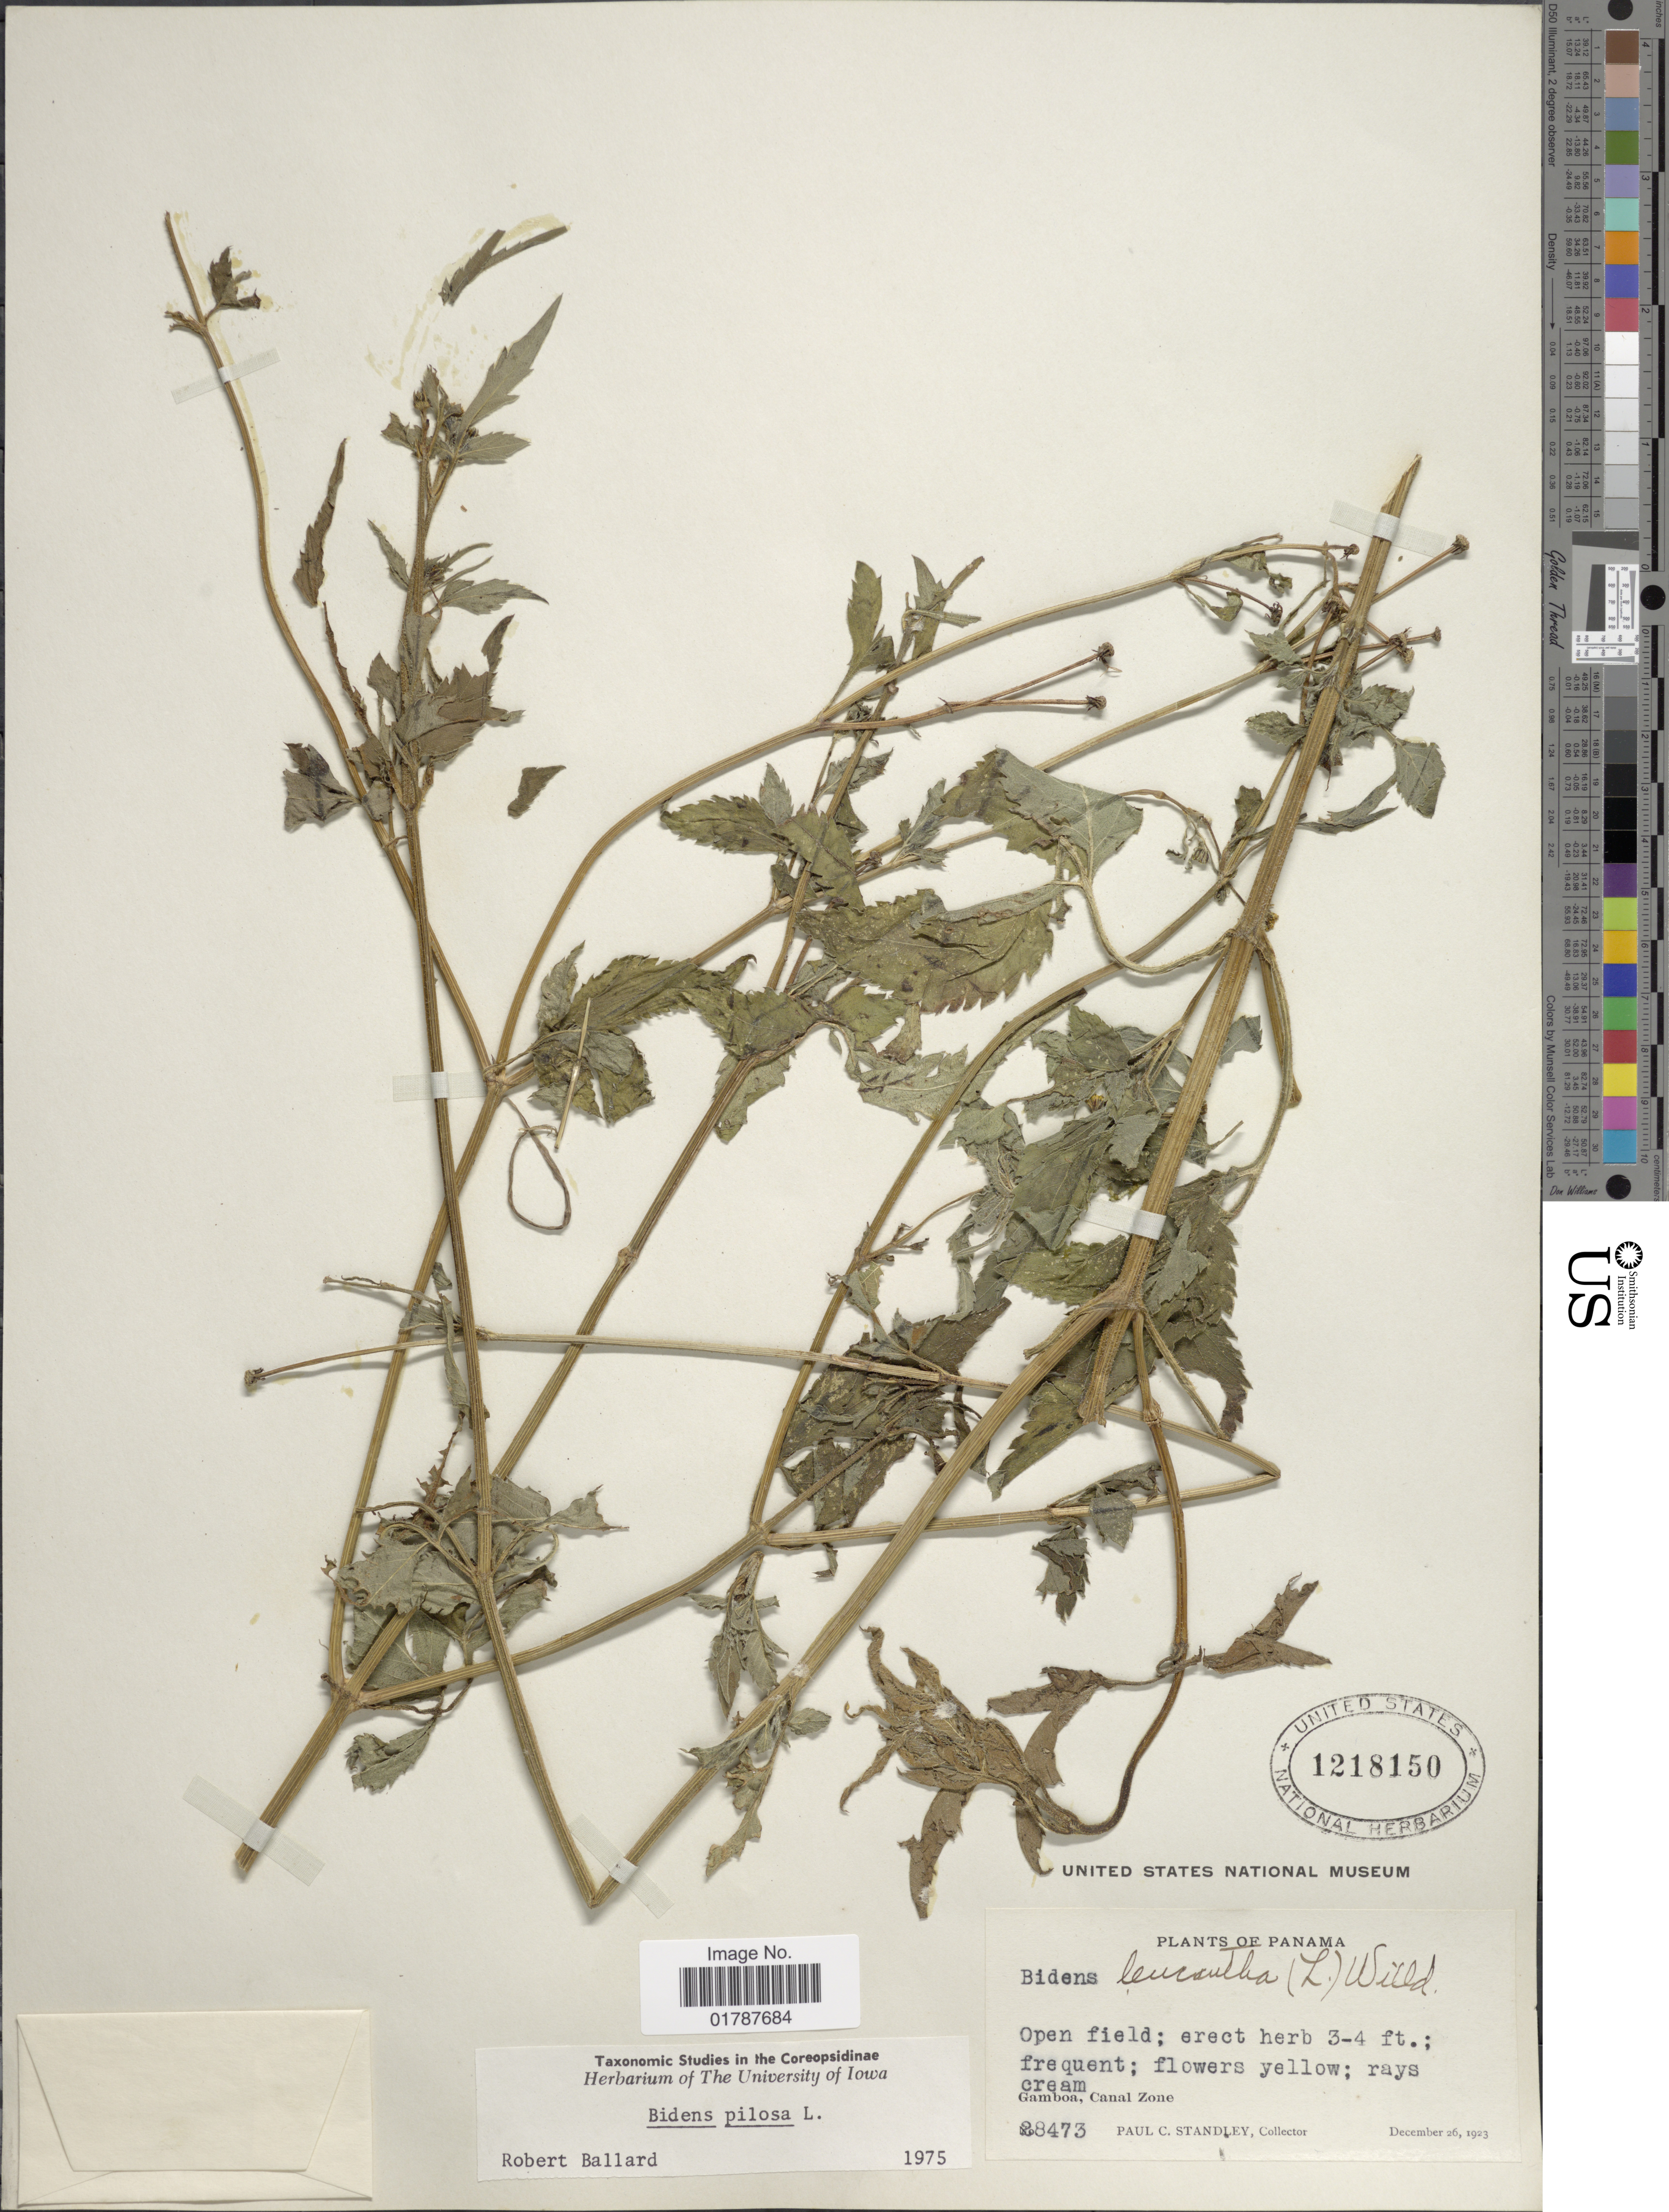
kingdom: Plantae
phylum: Tracheophyta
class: Magnoliopsida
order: Asterales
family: Asteraceae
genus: Bidens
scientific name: Bidens pilosa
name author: L.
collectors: P. C. Standley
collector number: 28473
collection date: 1923-12-26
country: Panama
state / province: Colón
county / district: Canal Zone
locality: Gamboa, Canal Zone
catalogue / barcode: US 1218150